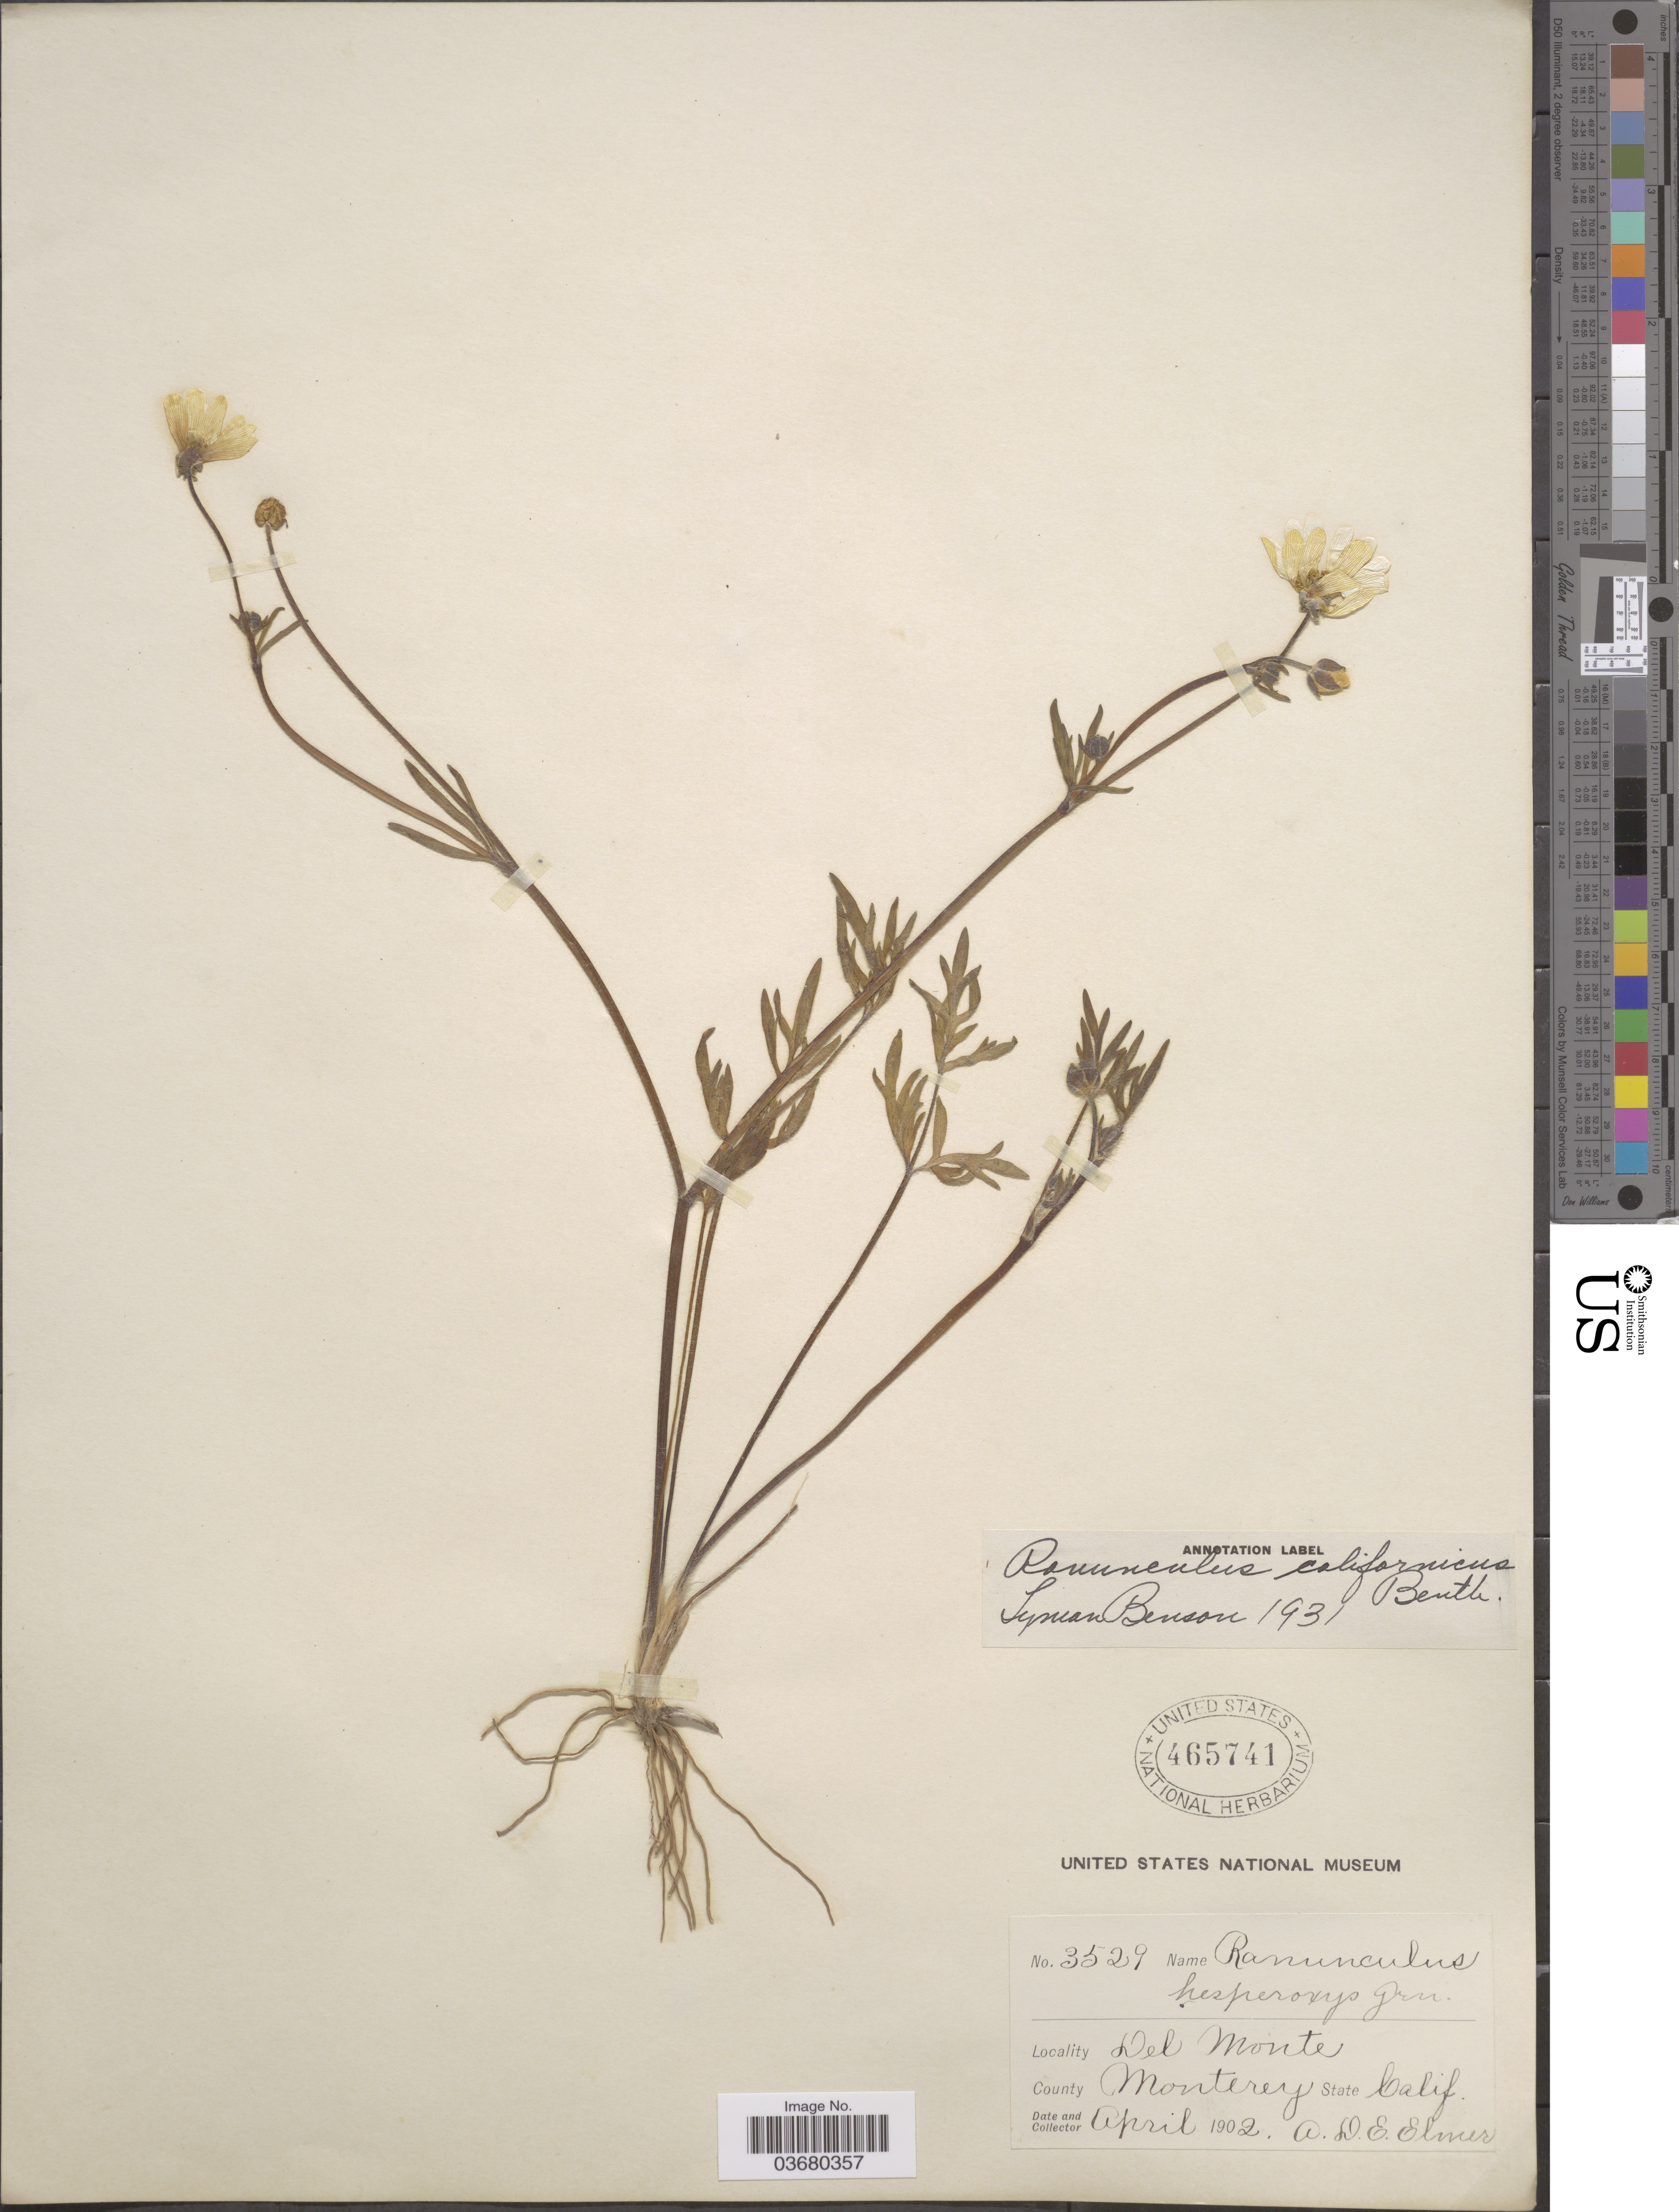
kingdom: Plantae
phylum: Tracheophyta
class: Magnoliopsida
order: Ranunculales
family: Ranunculaceae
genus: Ranunculus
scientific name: Ranunculus californicus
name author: Benth.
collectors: A. D. E. Elmer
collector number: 3529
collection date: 1902-04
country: United States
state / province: California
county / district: Monterey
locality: Del Monte. County Monterey.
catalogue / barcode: US 465741